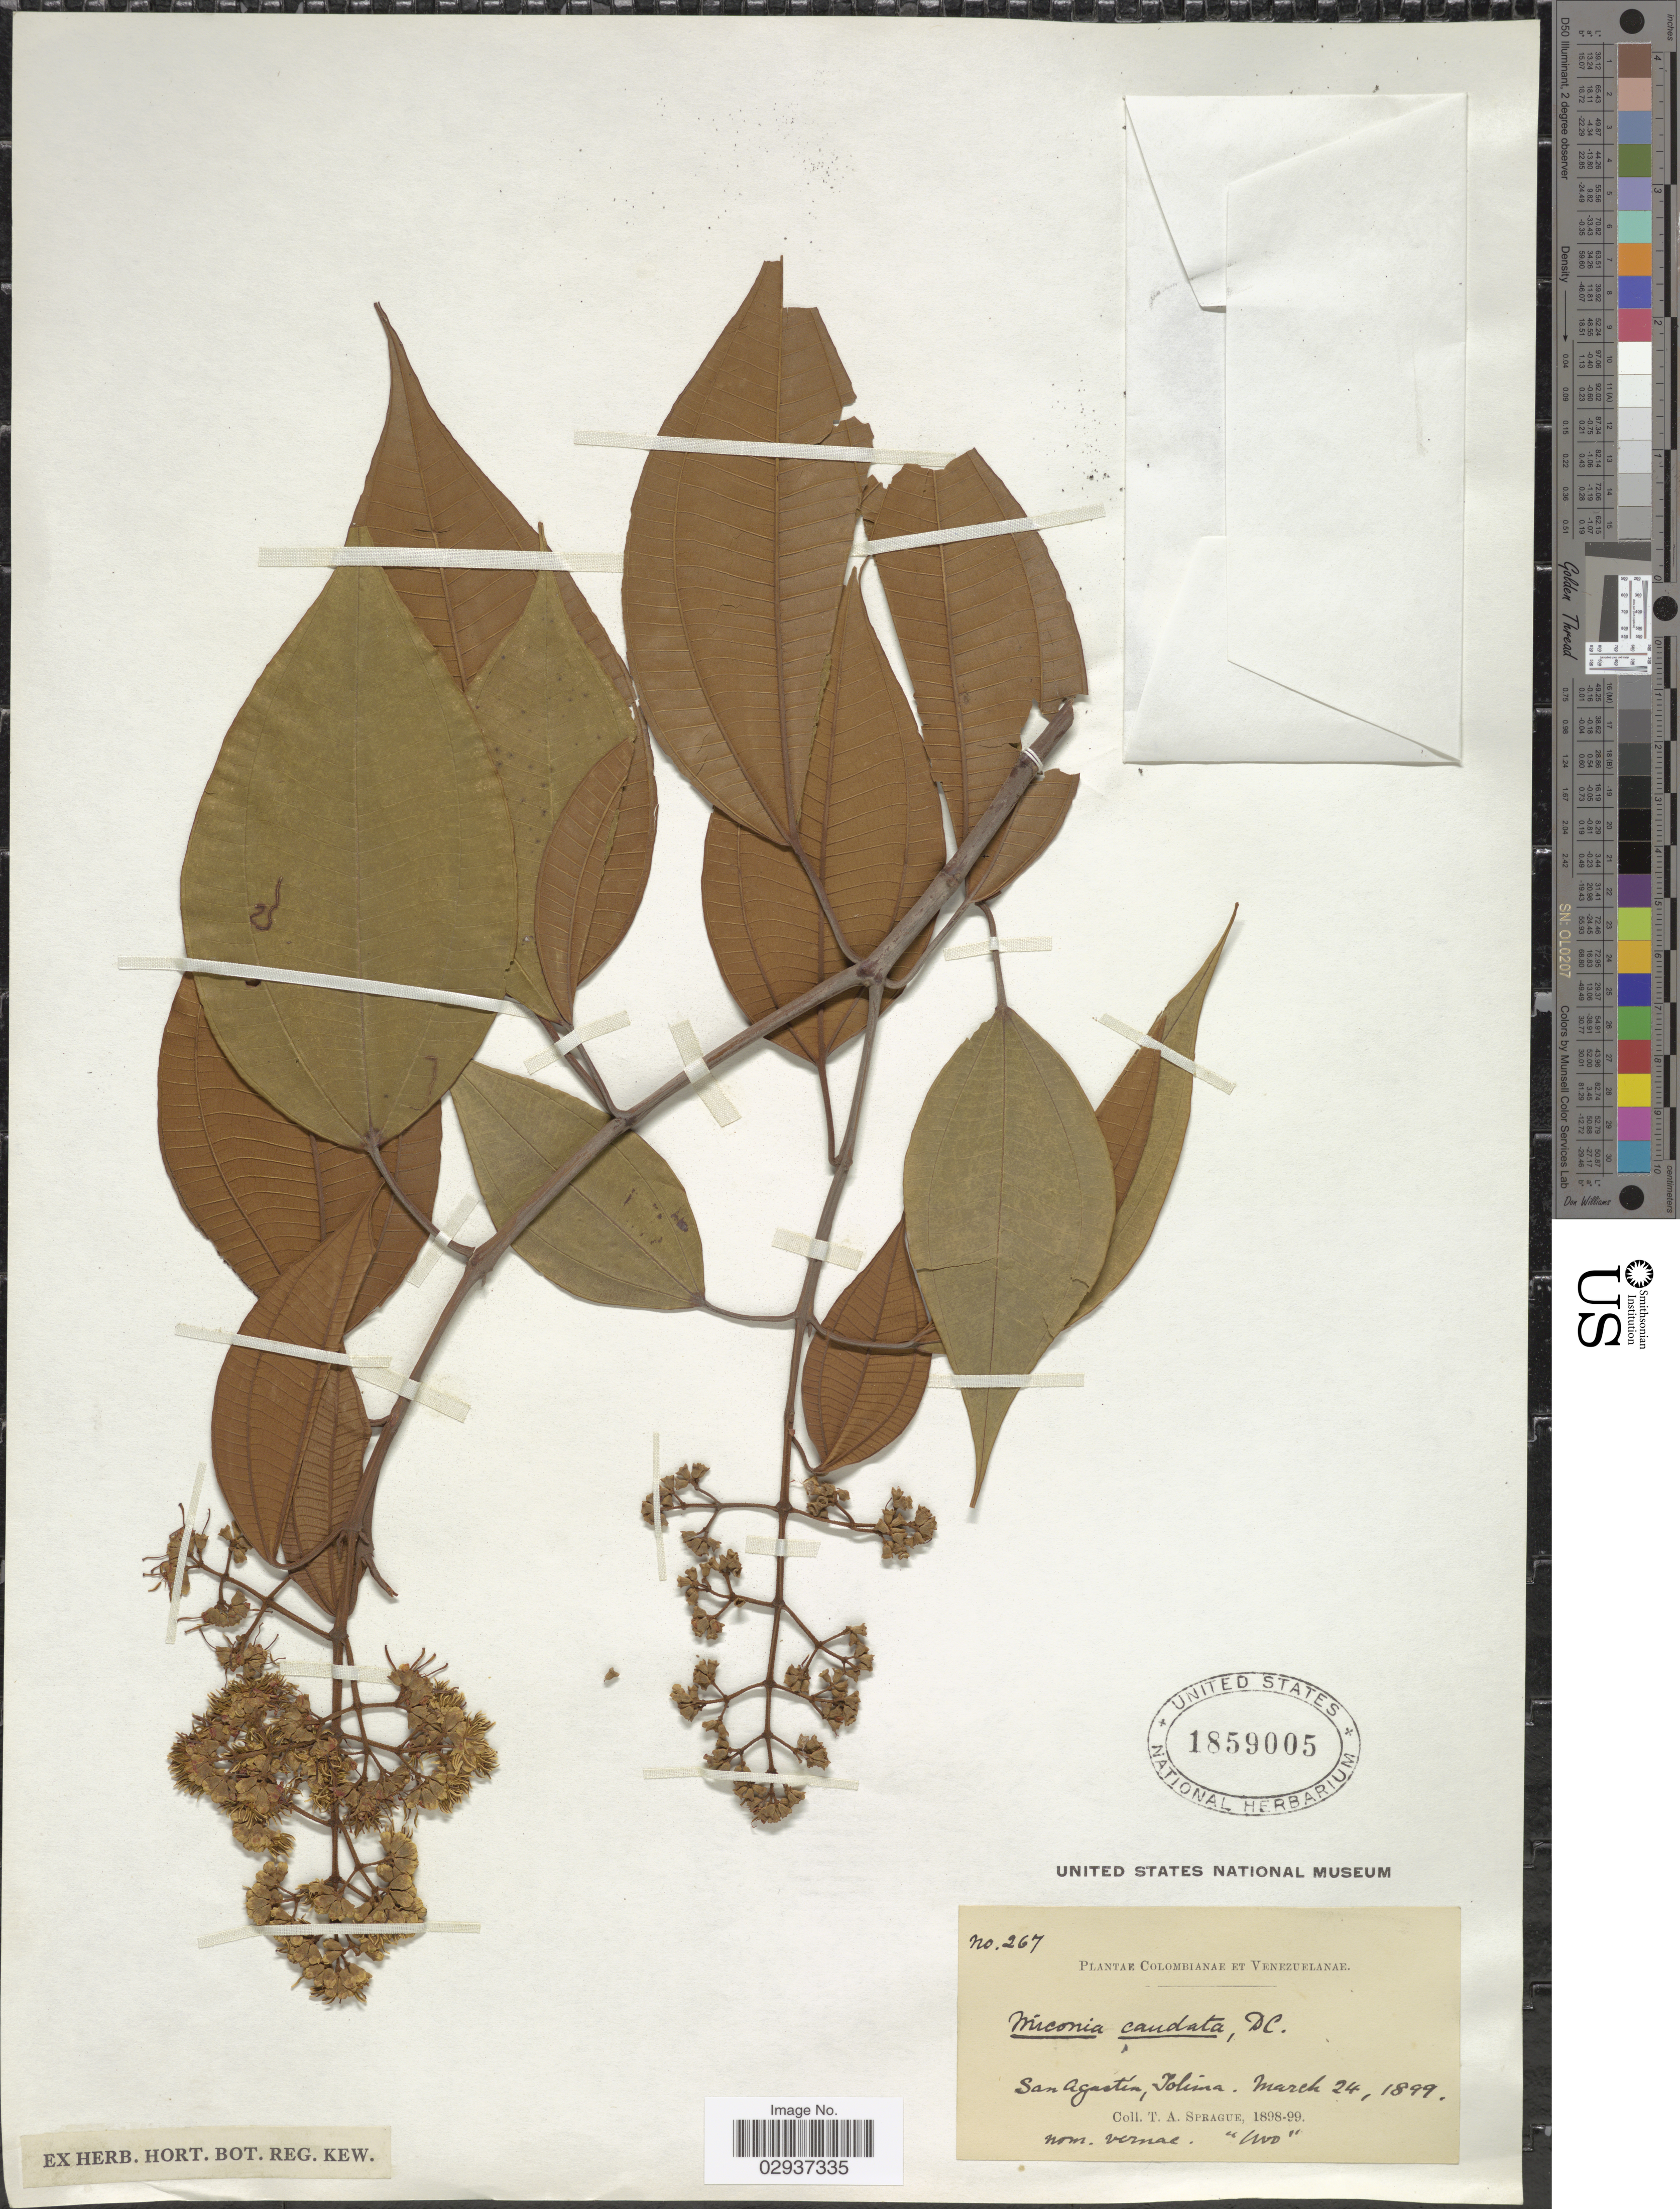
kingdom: Plantae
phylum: Tracheophyta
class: Magnoliopsida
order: Myrtales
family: Melastomataceae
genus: Miconia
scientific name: Miconia caudata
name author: (Bonpl.) DC.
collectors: T. A. Sprague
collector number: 267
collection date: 1899-03-26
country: Colombia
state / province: Tolima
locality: San Agustín, Tolima.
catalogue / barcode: US 1859005